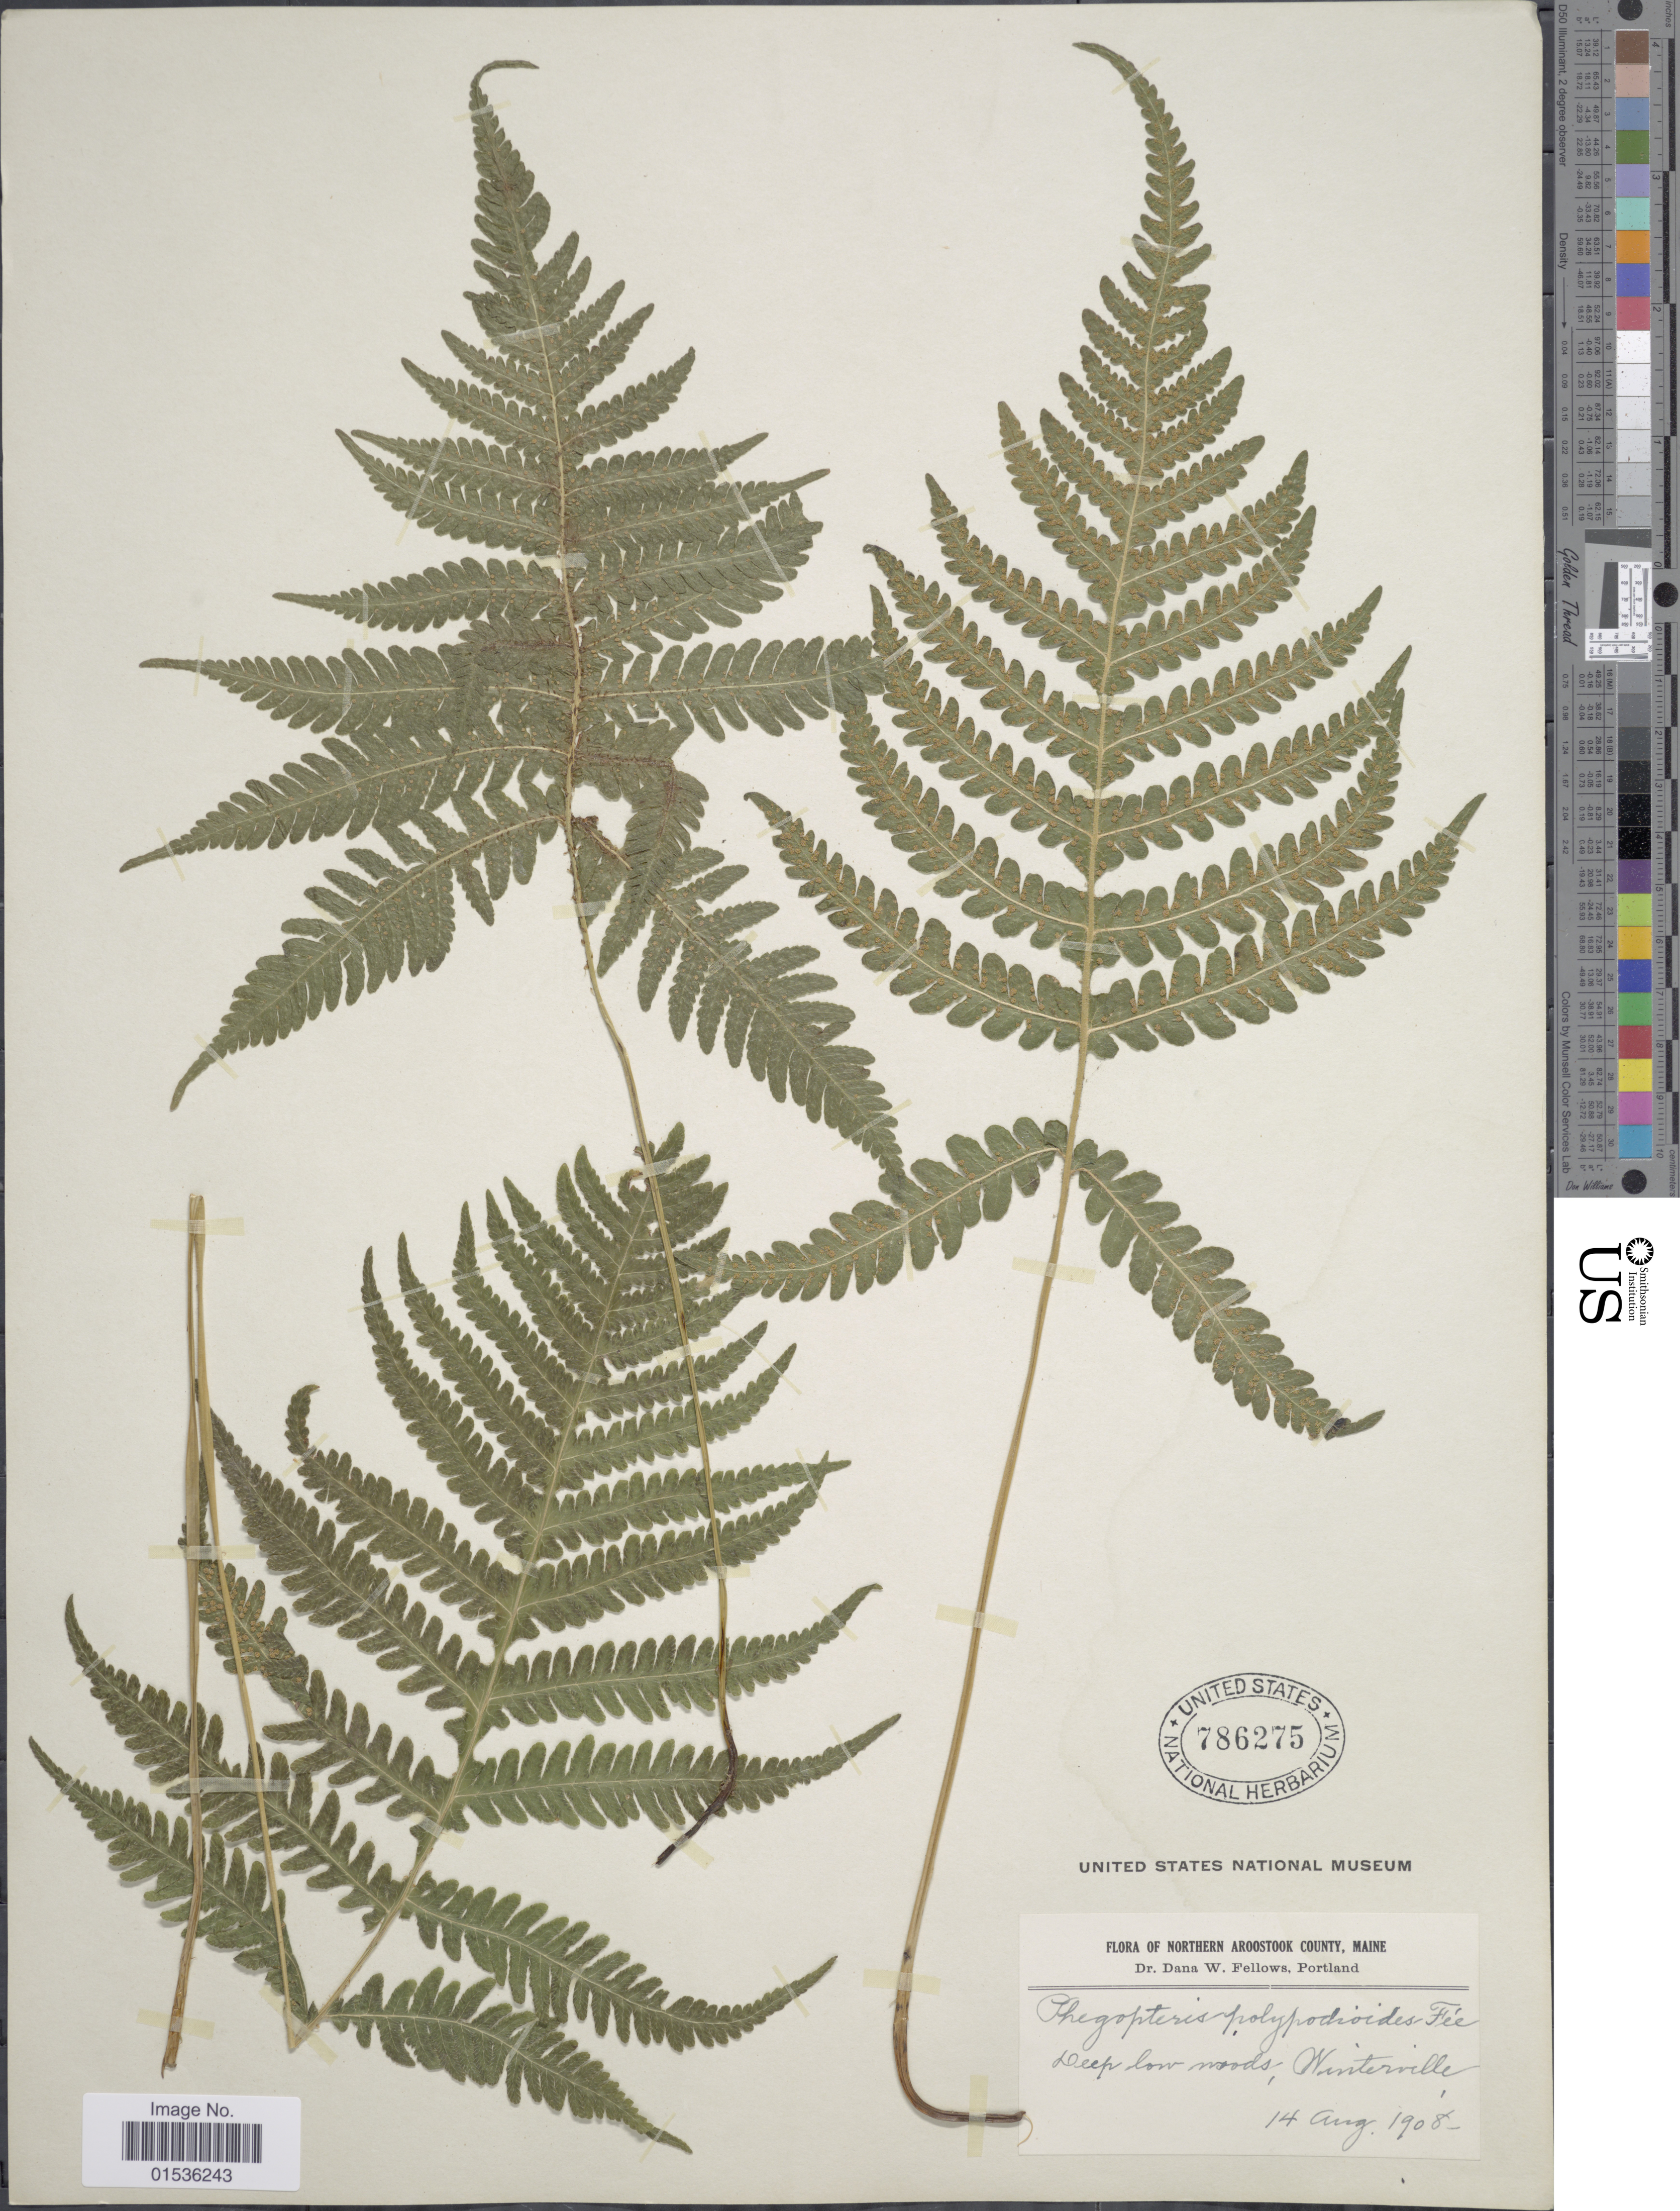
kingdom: Plantae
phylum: Tracheophyta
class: Polypodiopsida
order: Polypodiales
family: Thelypteridaceae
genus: Phegopteris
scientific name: Phegopteris connectilis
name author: (Michx.) Watt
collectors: D. W. Fellows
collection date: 1908-08-14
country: United States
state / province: Maine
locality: Northern Aroostook County, Maine. Winterville.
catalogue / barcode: US 786275